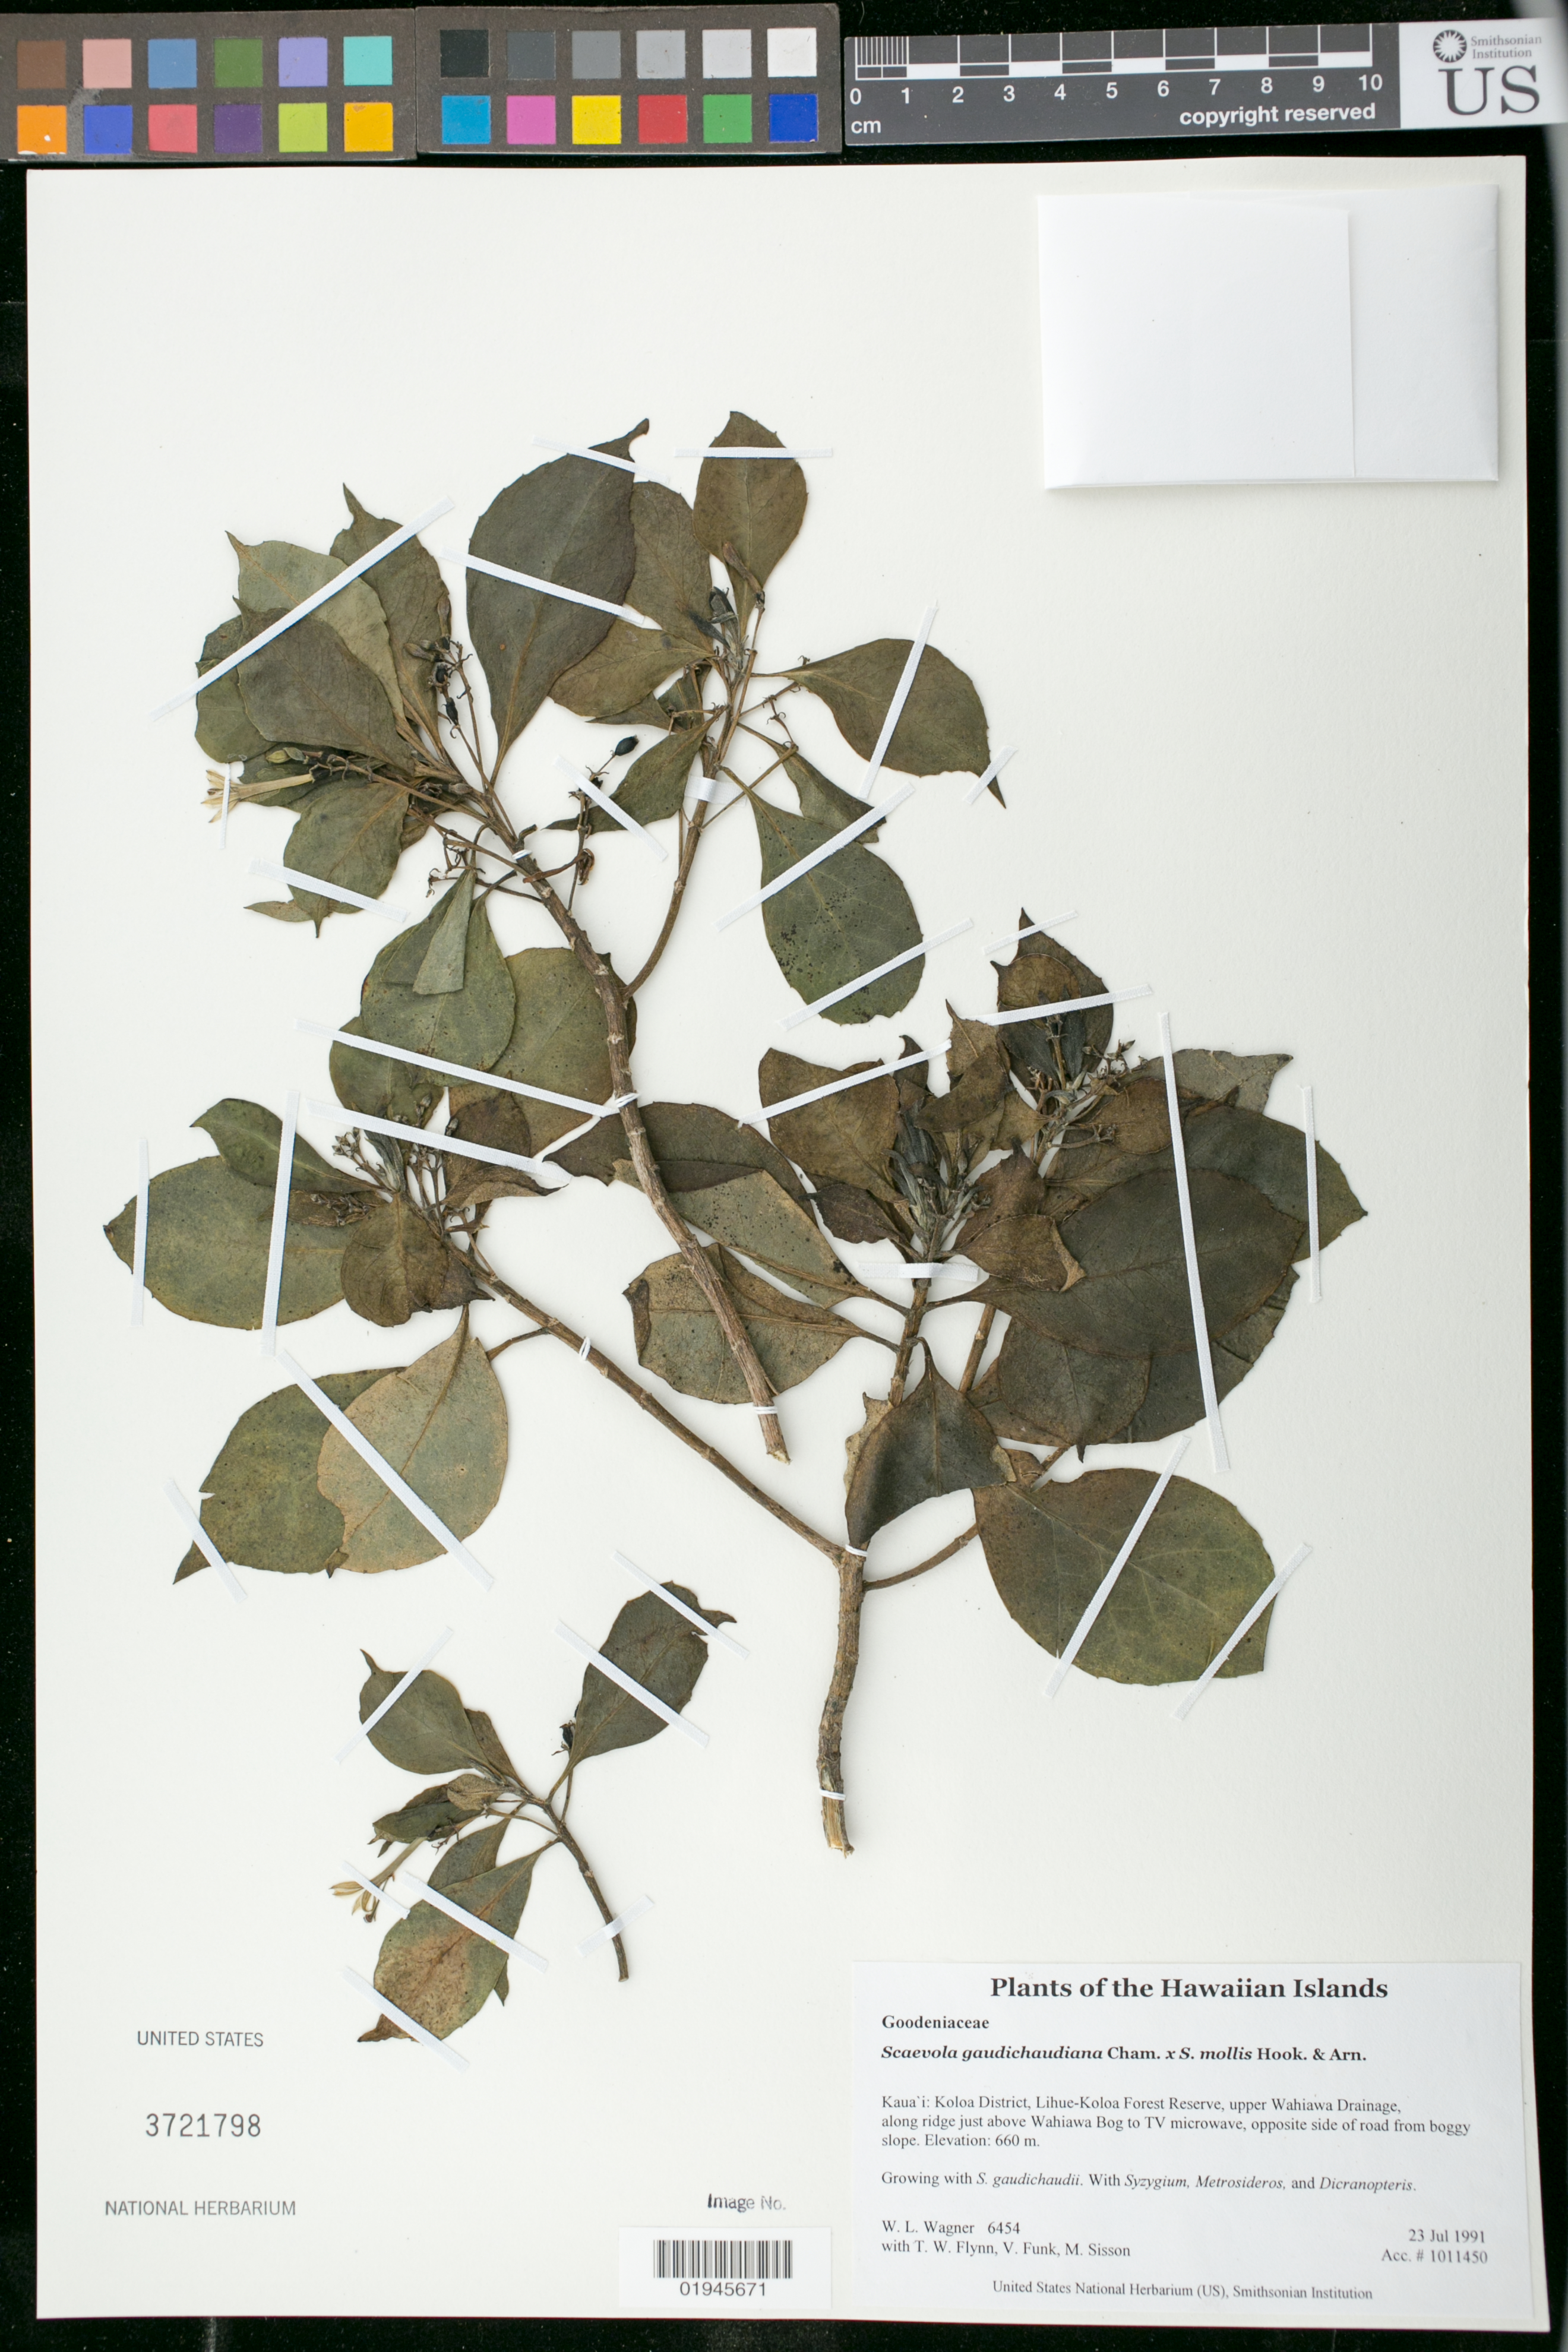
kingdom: Plantae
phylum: Tracheophyta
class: Magnoliopsida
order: Asterales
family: Goodeniaceae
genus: Scaevola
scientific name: Scaevola gaudichaudiana x S. mollis Hook. & Arn.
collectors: W. L. Wagner, T. W. Flynn, V. Funk & M. Sisson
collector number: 6454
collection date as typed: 23 Jul 1991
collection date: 1991-07-23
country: United States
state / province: Hawaii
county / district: Kauai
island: Kaua'i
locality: Koloa District, Lihue-Koloa Forest Reserve, upper Wahiawa Drainage, along ridge just above Wahiawa Bog to TV microwave, opposite side of road from boggy slope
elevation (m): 660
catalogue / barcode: US 3721798